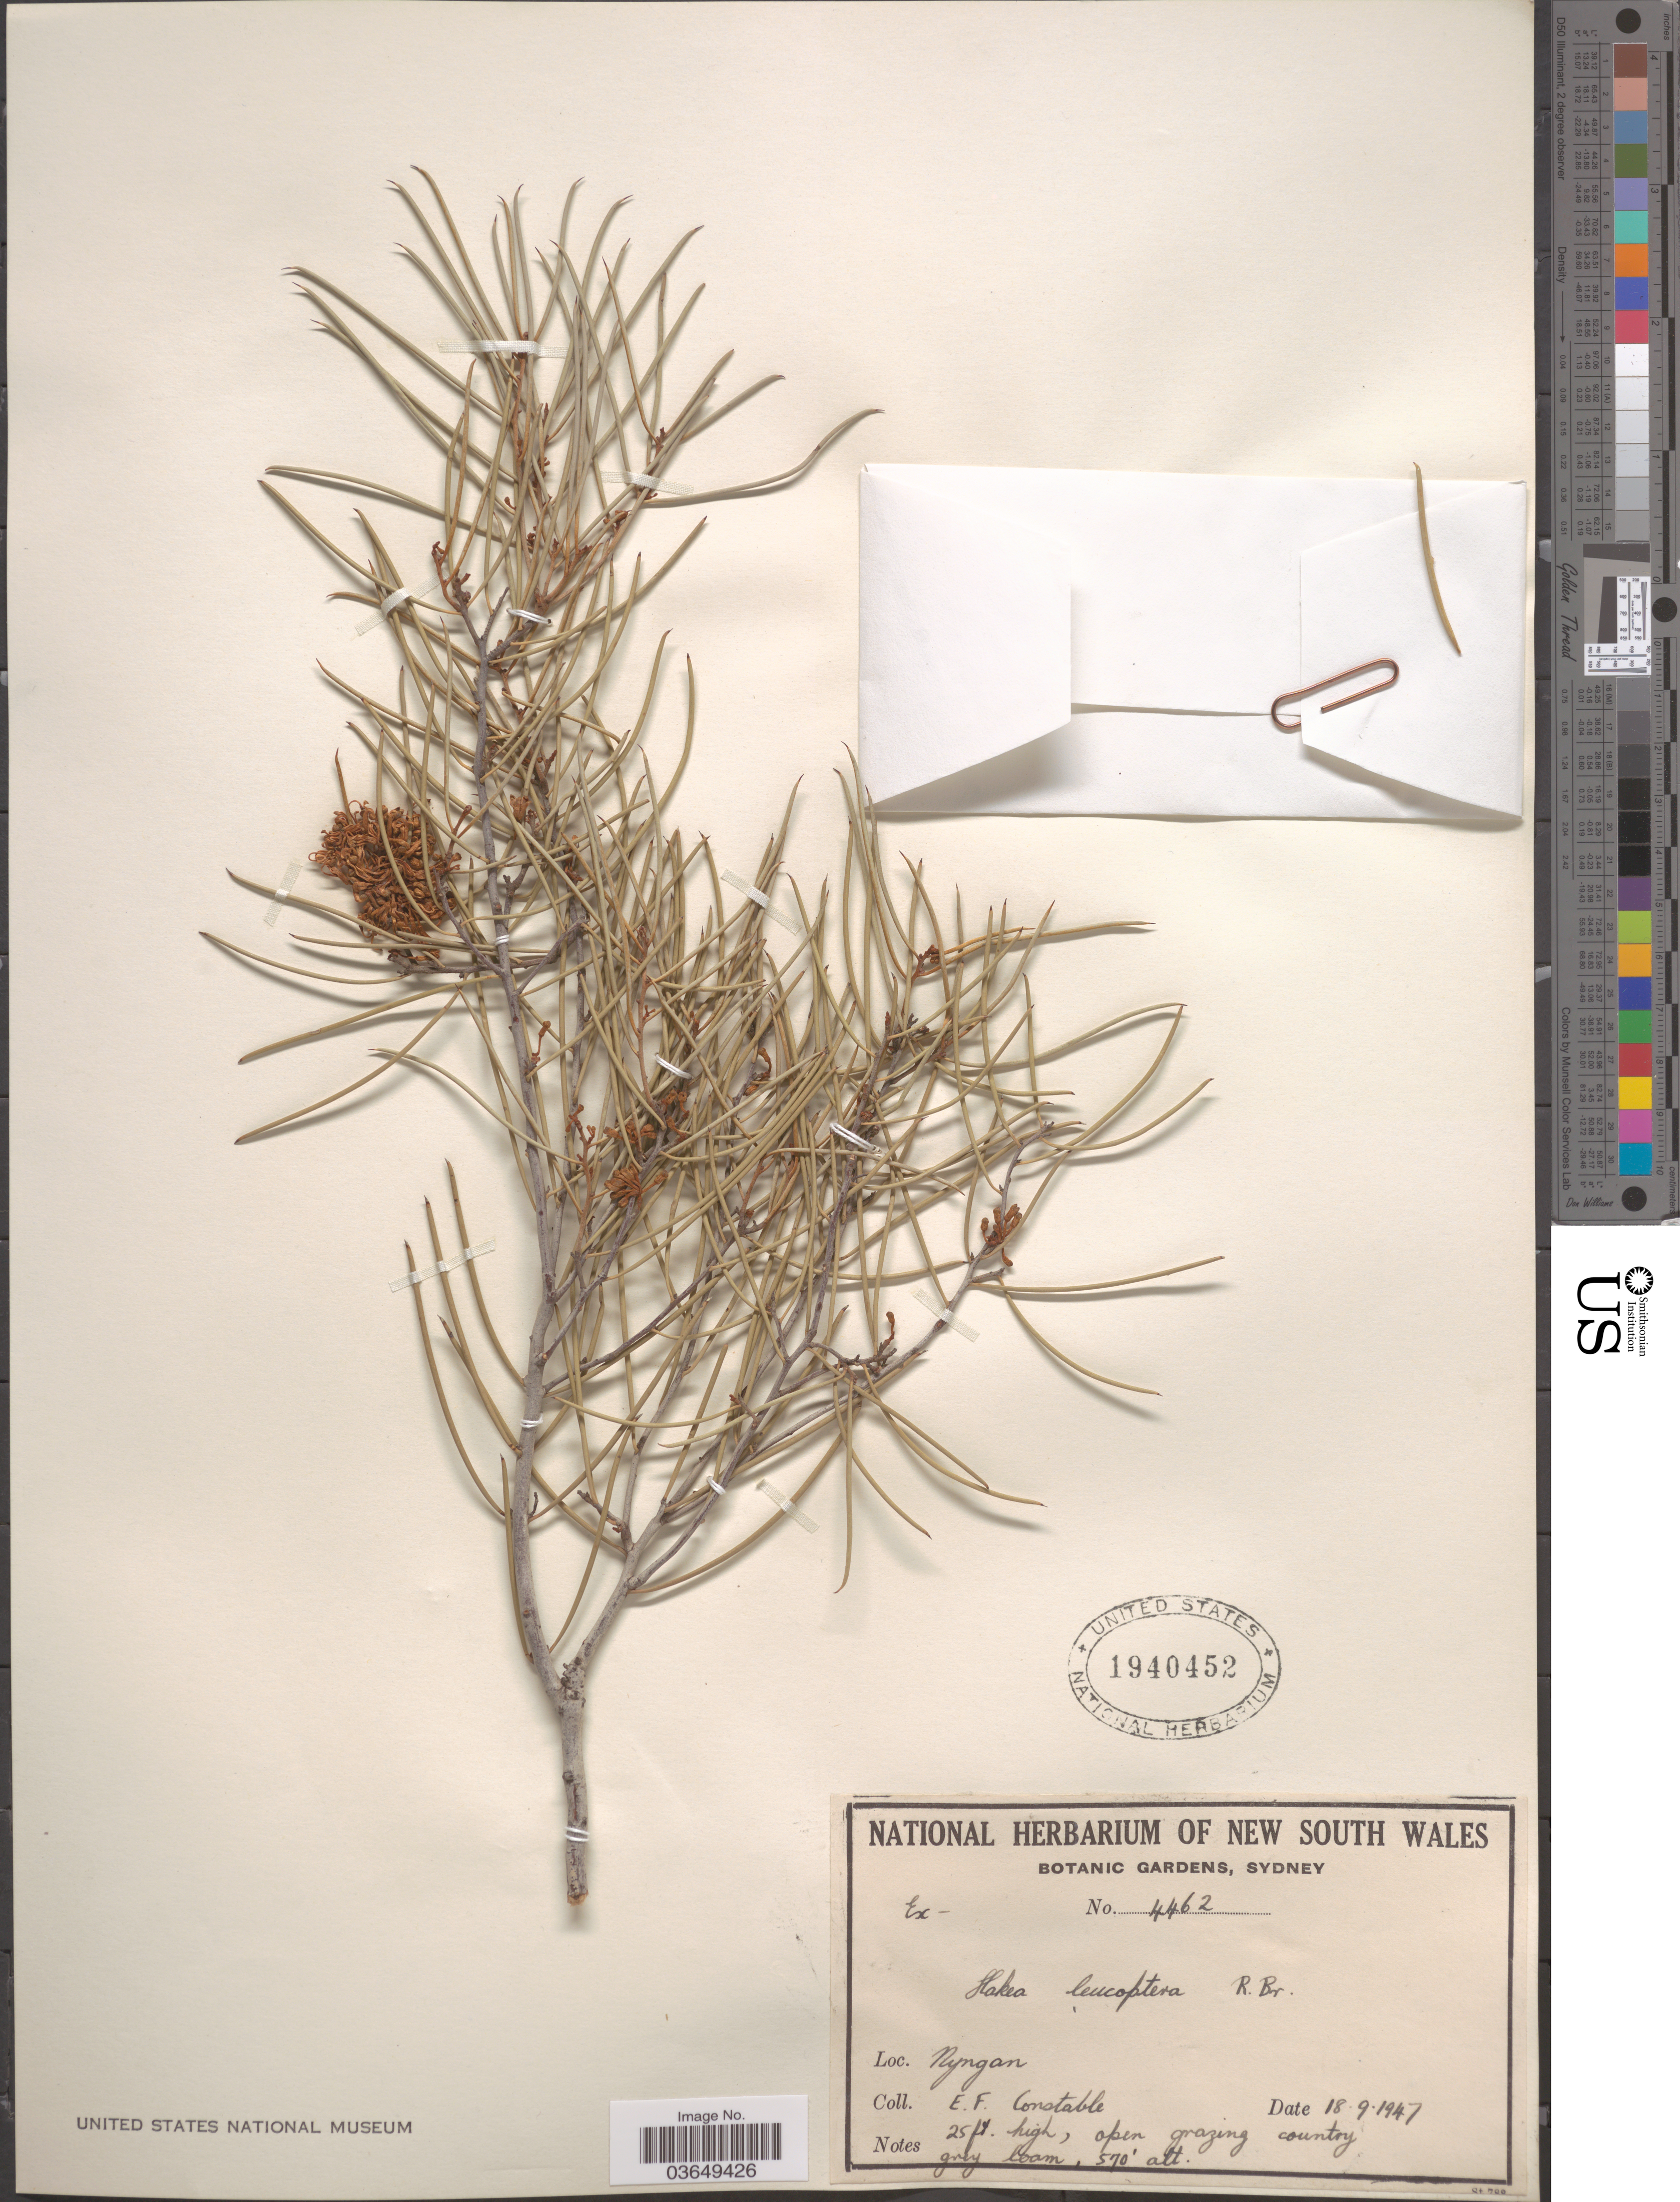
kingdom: Plantae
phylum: Tracheophyta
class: Magnoliopsida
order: Proteales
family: Proteaceae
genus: Hakea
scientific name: Hakea leucoptera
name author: R. Br.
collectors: E. F. Constable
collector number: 4462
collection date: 1947-09-18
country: Australia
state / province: New South Wales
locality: Nyngan.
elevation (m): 174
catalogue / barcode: US 1940452